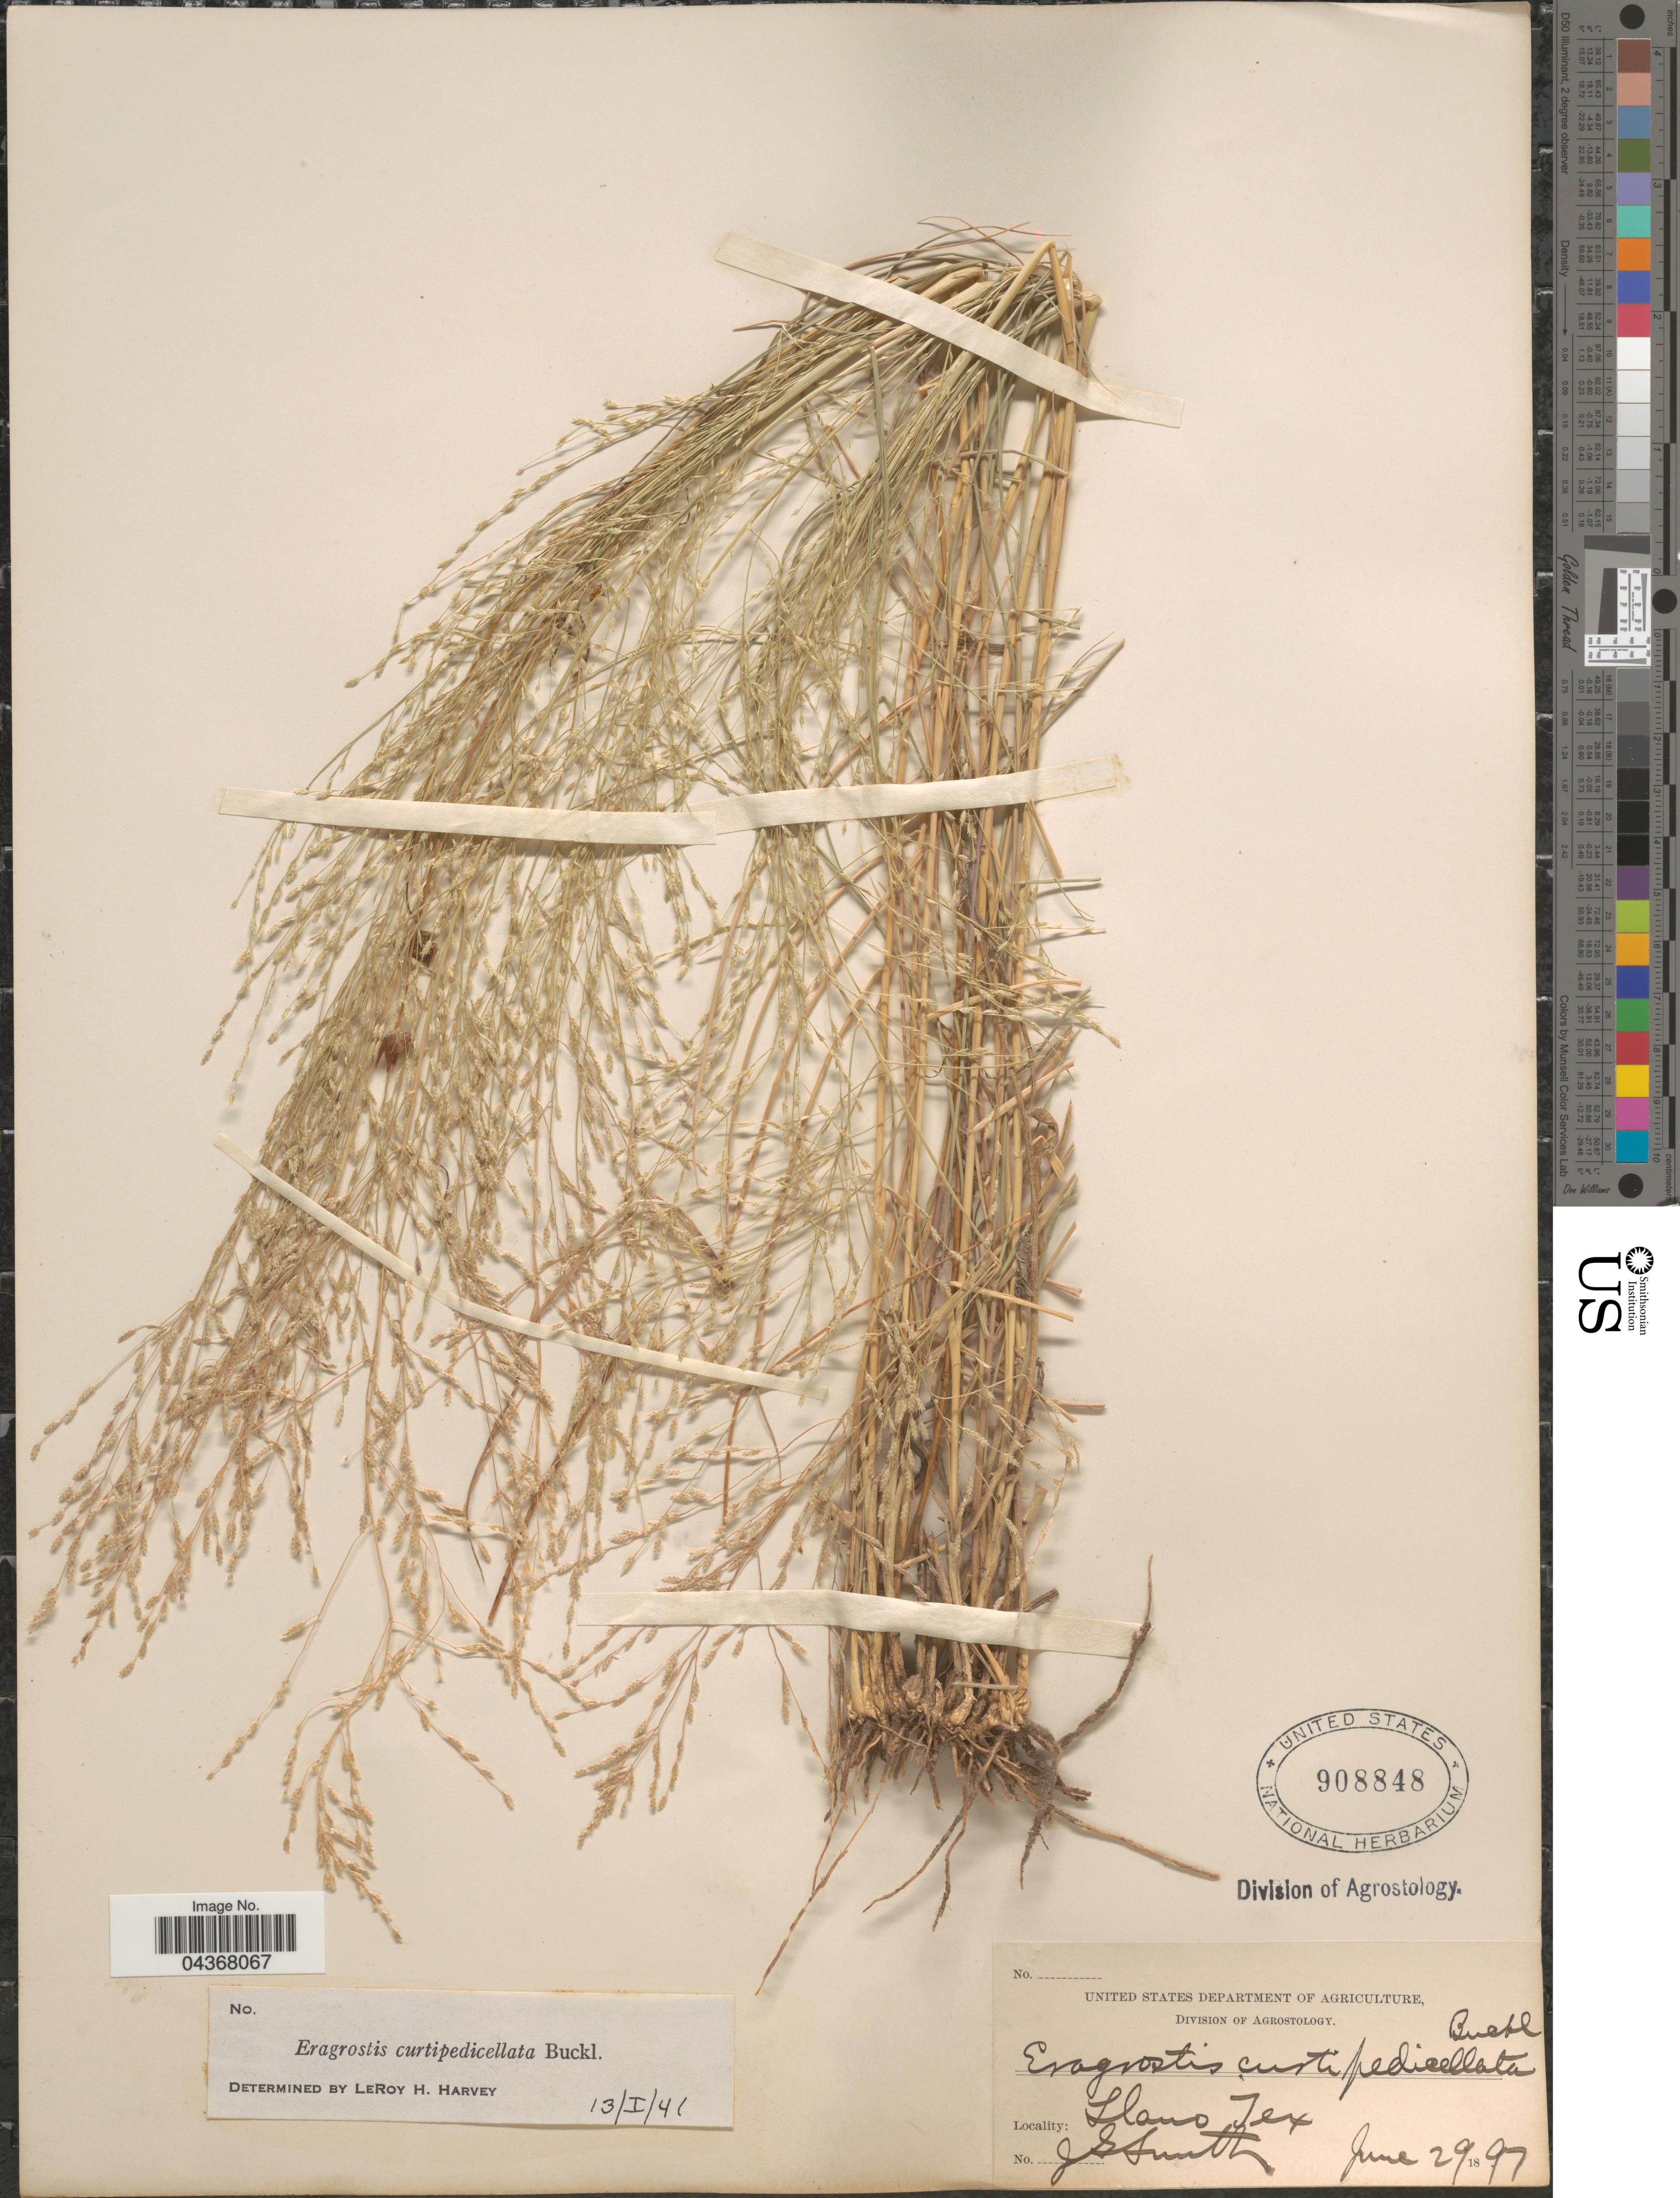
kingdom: Plantae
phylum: Tracheophyta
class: Liliopsida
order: Poales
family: Poaceae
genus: Eragrostis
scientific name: Eragrostis curtipedicellata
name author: Buckley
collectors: J. G. Smith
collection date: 1897-06-29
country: United States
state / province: Texas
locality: Llano.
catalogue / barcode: US 908848